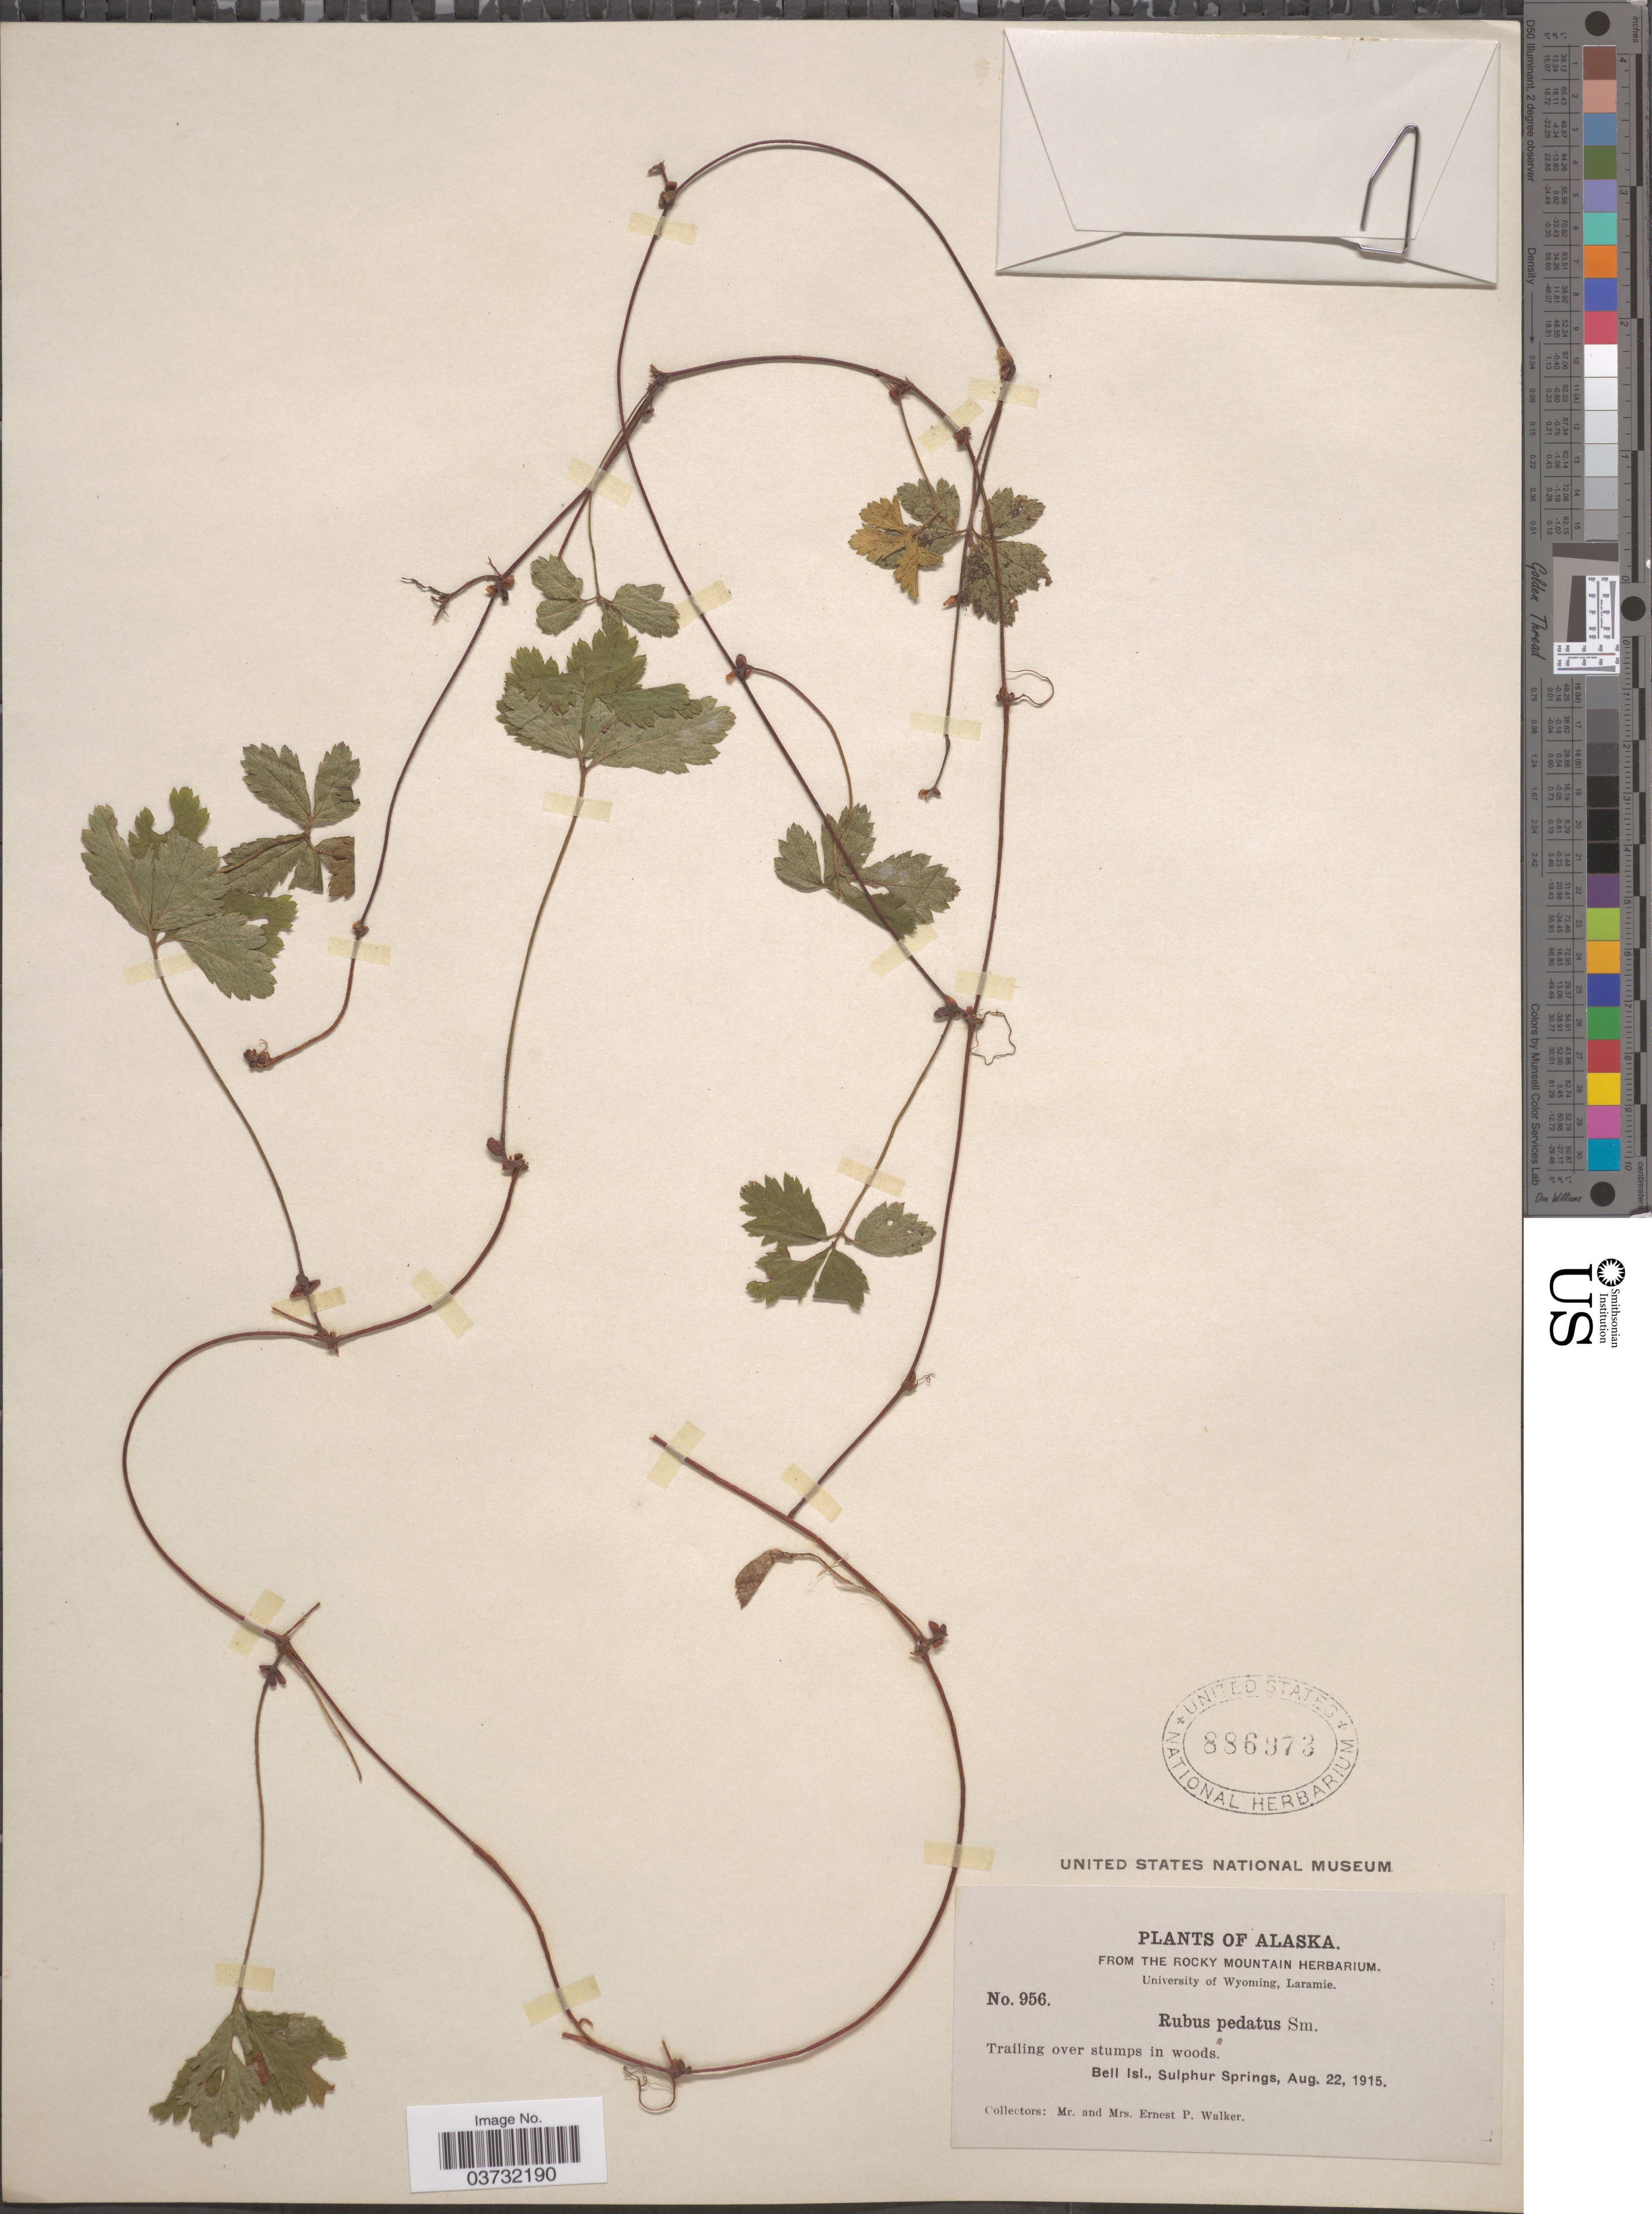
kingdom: Plantae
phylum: Tracheophyta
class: Magnoliopsida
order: Rosales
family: Rosaceae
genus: Rubus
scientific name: Rubus pedatus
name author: Sm.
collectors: E. P. Walker & E. Walker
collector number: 956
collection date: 1915-08-22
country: United States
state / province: Alaska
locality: Bell Isl., Sulphur Springs.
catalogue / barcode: US 886973